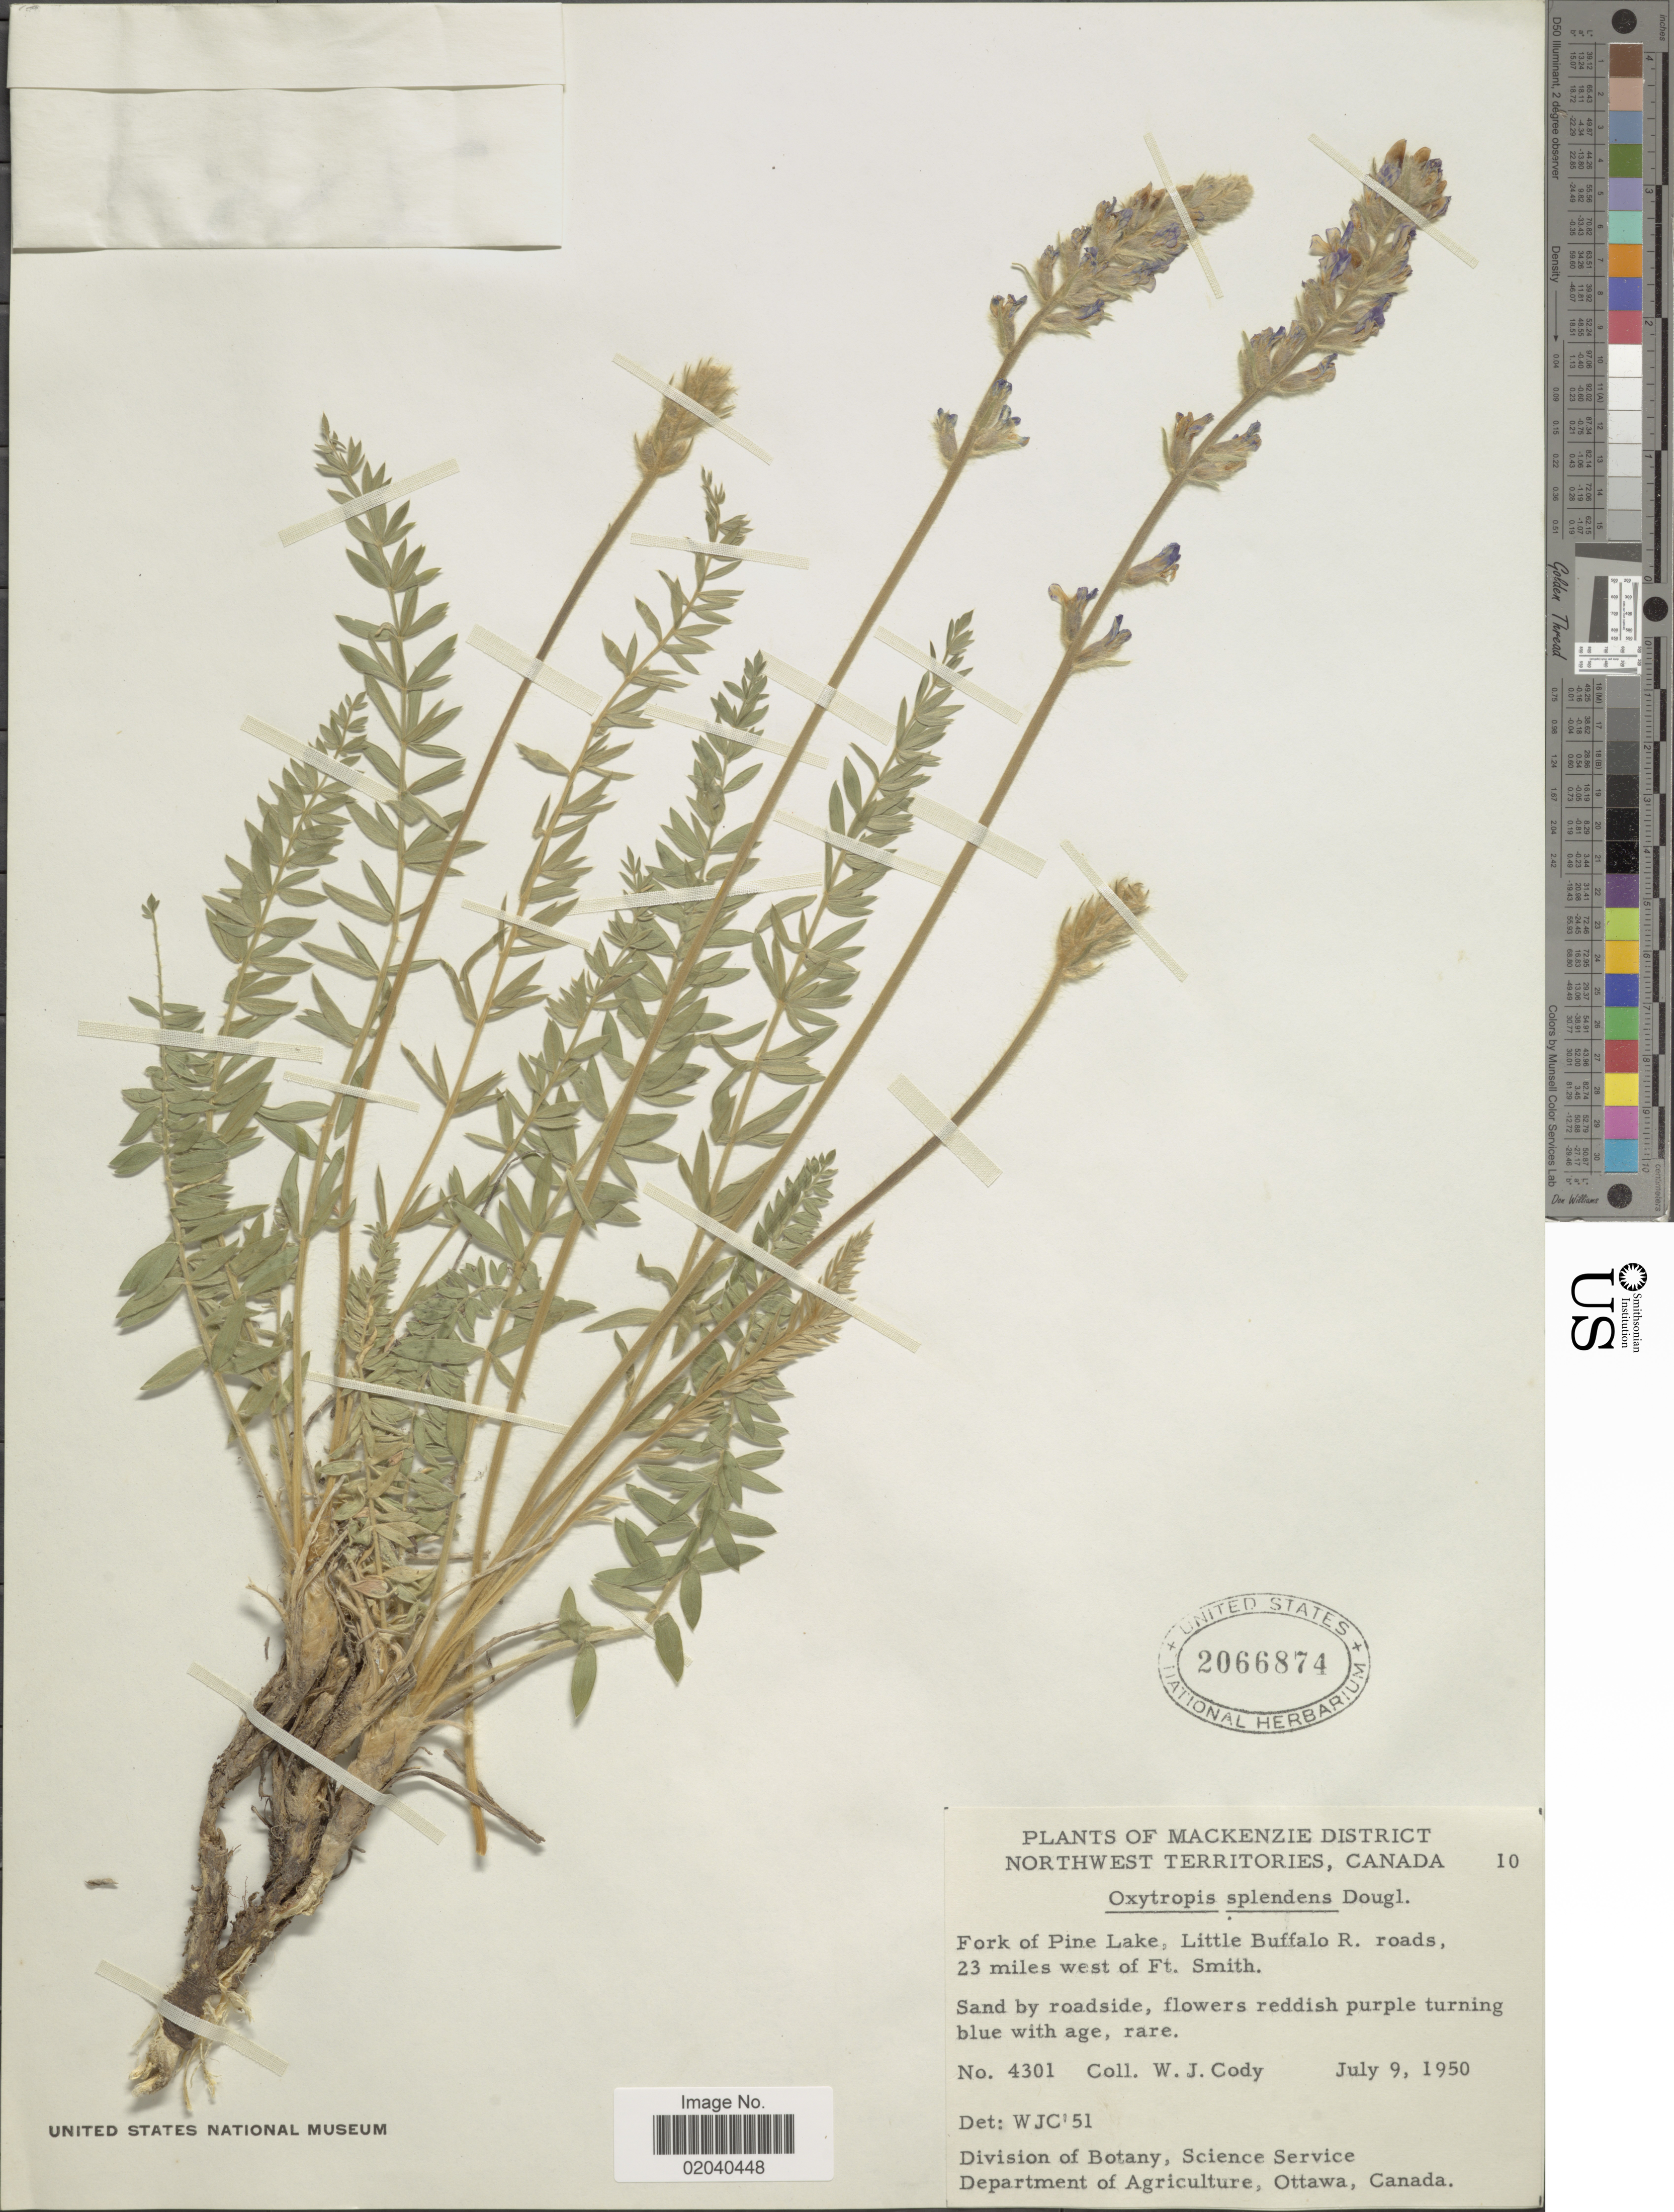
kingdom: Plantae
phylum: Tracheophyta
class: Magnoliopsida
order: Fabales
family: Fabaceae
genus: Oxytropis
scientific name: Oxytropis splendens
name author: Douglas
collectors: W. Cody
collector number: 4301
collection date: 1950-07-09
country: Canada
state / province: Northwest Territories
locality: Mackenzie District. Fork of Pine Lake, Little Buffalo R. roads, 23 miles west of Ft. Smith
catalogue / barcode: US 2066874